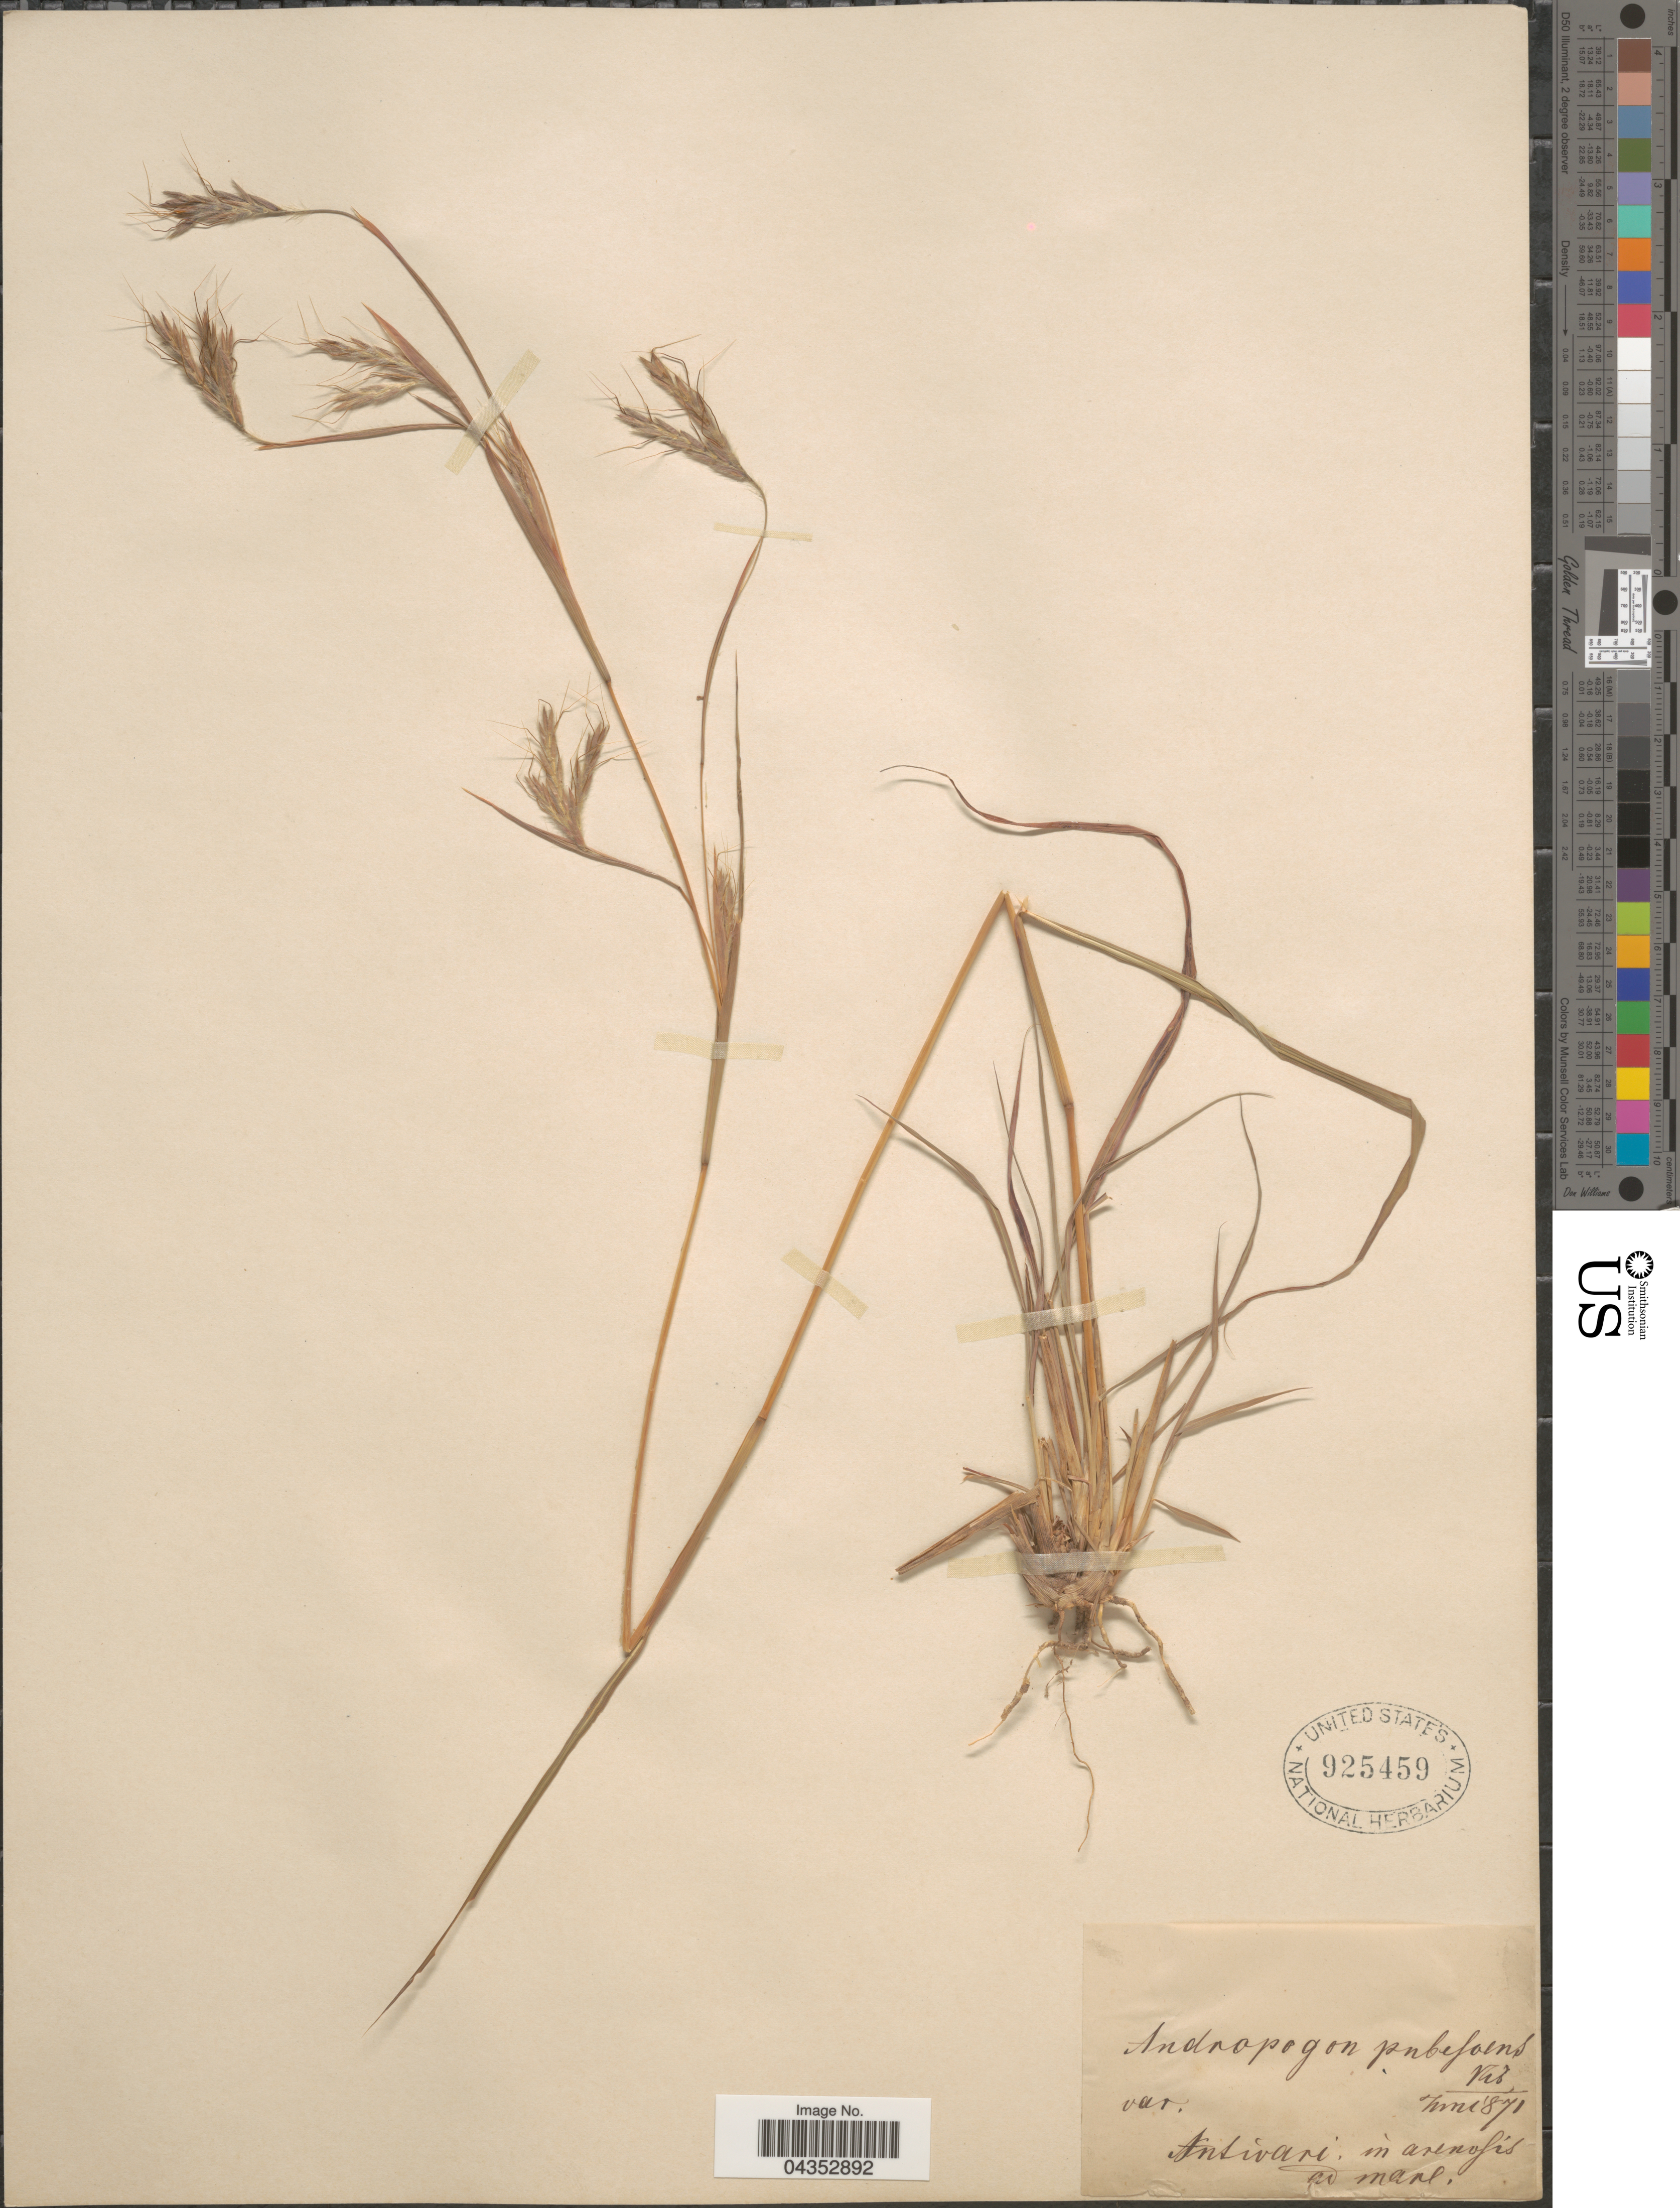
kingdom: Plantae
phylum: Tracheophyta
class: Liliopsida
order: Poales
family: Poaceae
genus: Hyparrhenia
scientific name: Hyparrhenia hirta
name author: (L.) Stapf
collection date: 1871-06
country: Montenegro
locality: Antivari: in arenosis ad marc.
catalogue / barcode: US 925459